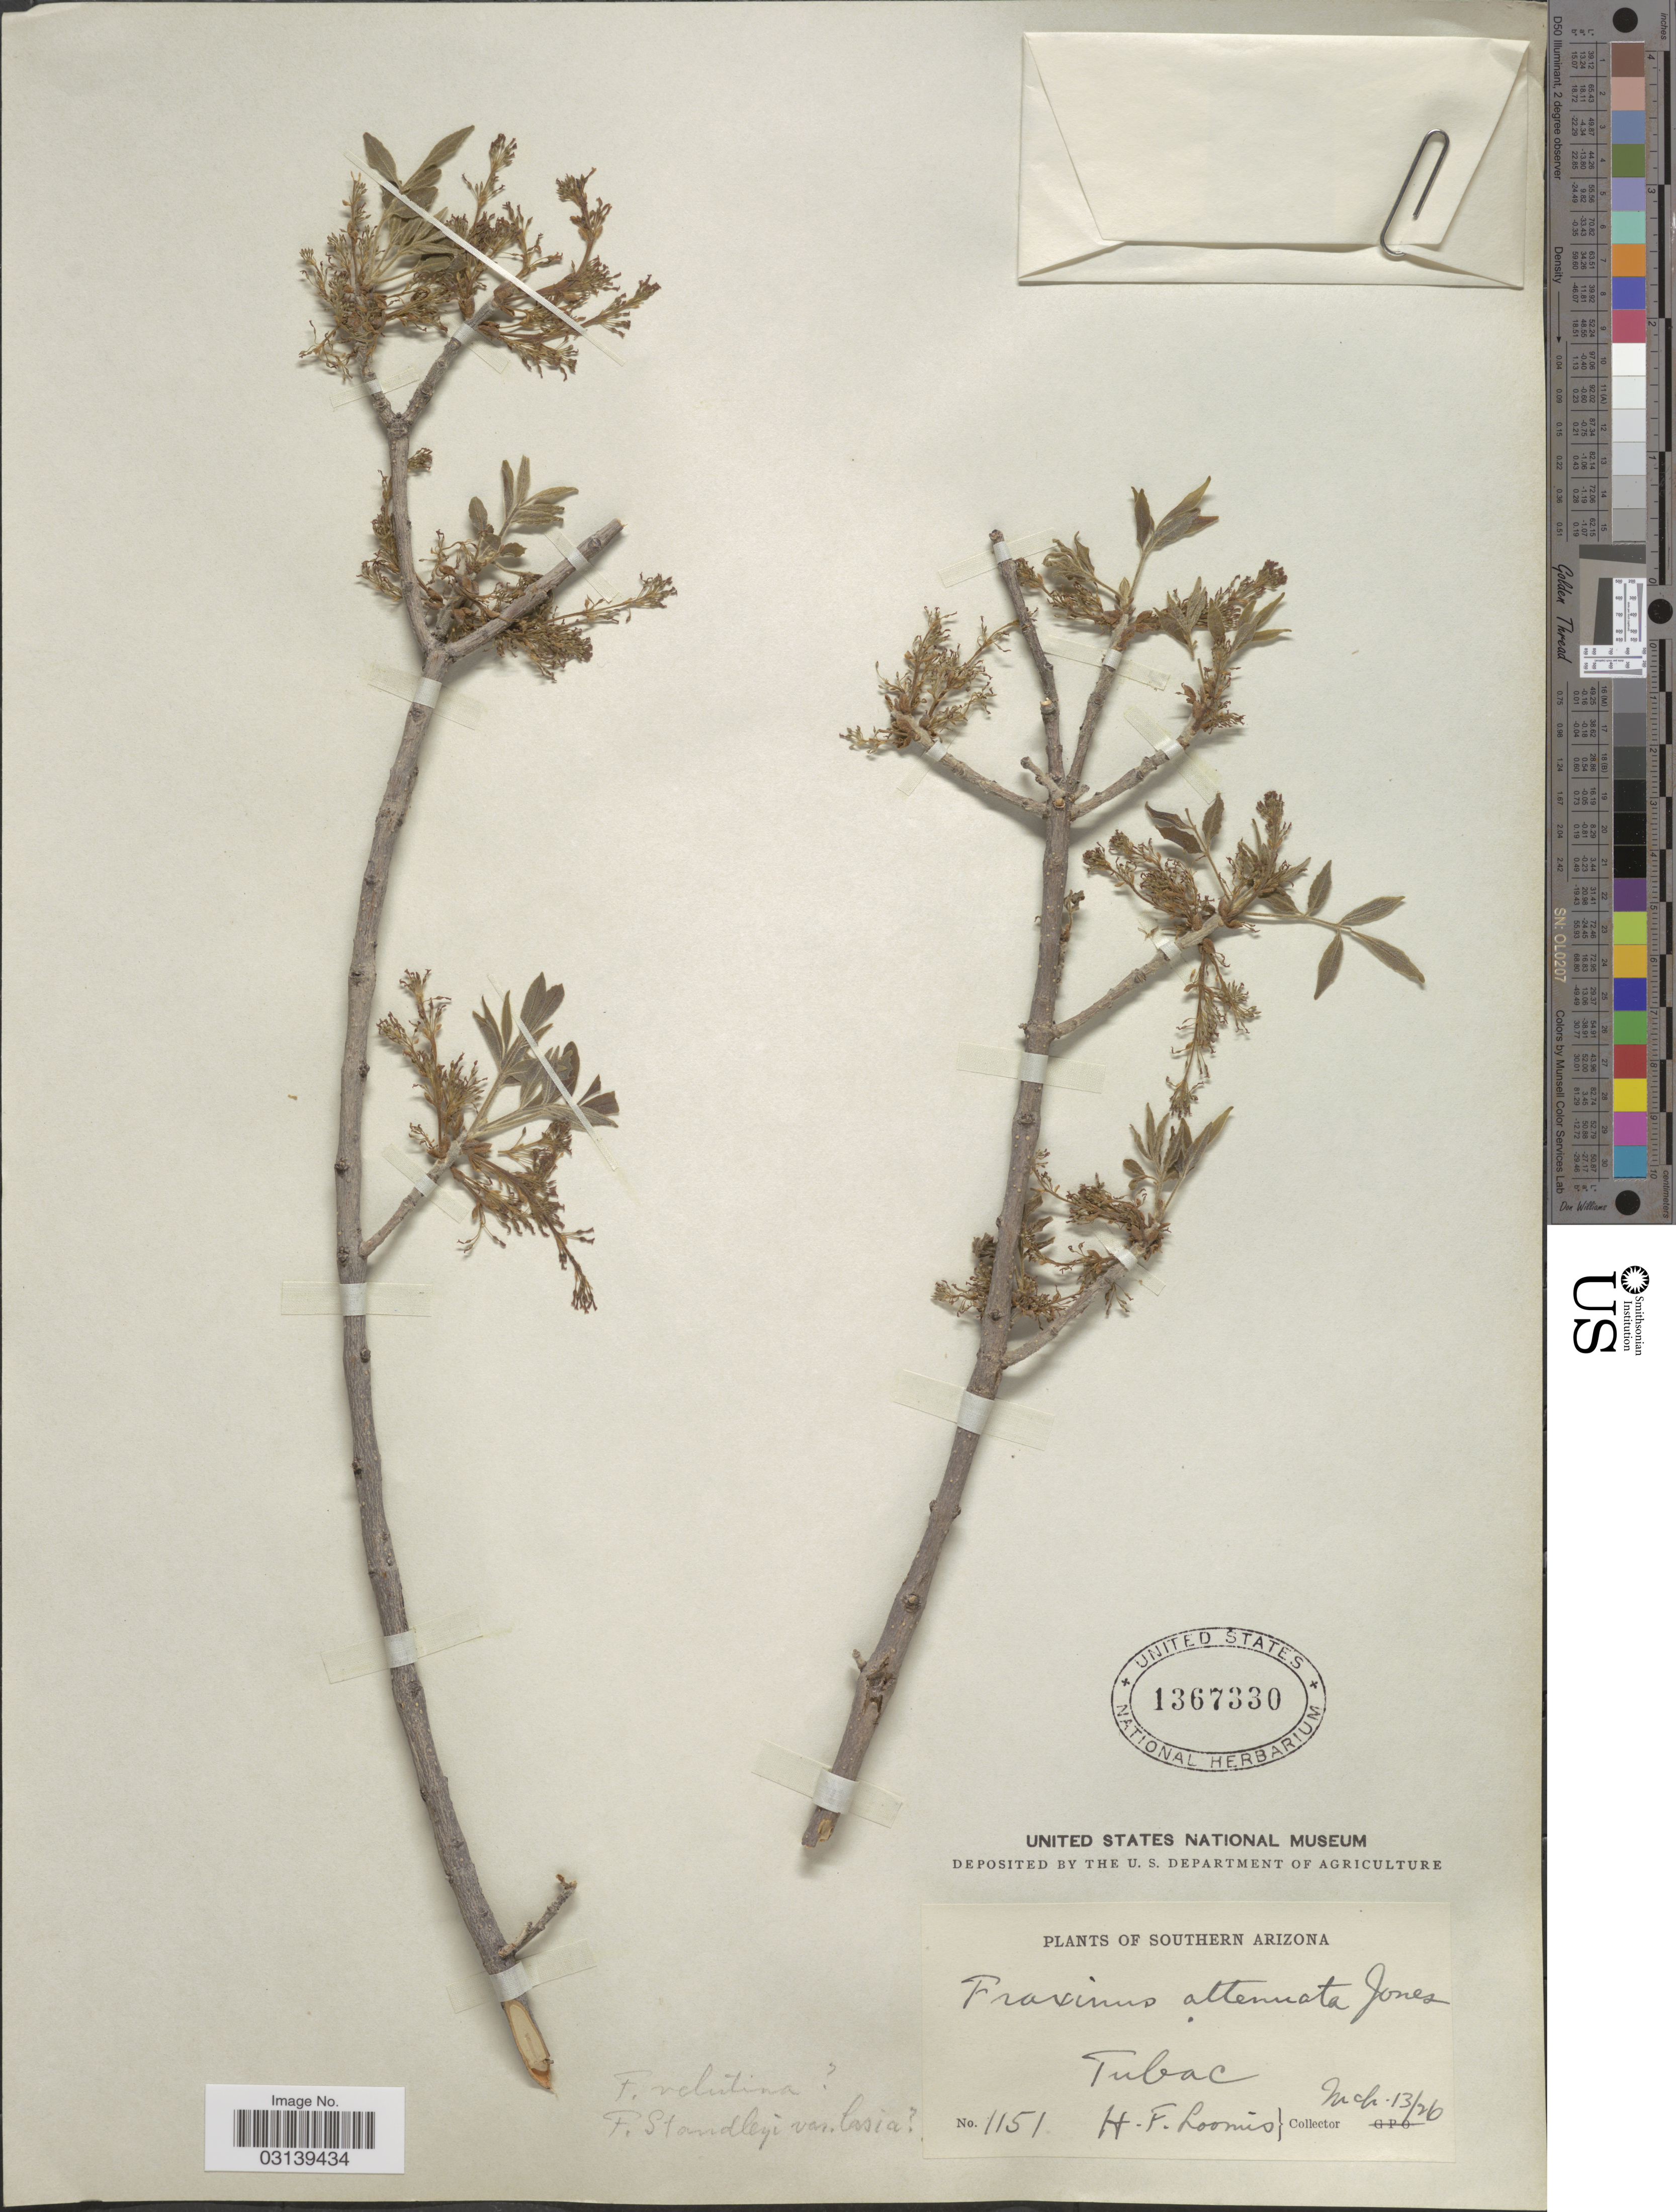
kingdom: Plantae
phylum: Tracheophyta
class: Magnoliopsida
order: Lamiales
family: Oleaceae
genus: Fraxinus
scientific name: Fraxinus velutina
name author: Torr.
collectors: H. F. Loomis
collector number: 1151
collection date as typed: Transcribed d/m/y: 13/3/26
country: United States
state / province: Arizona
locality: Southern Arizona, Tubac.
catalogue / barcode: US 1367330